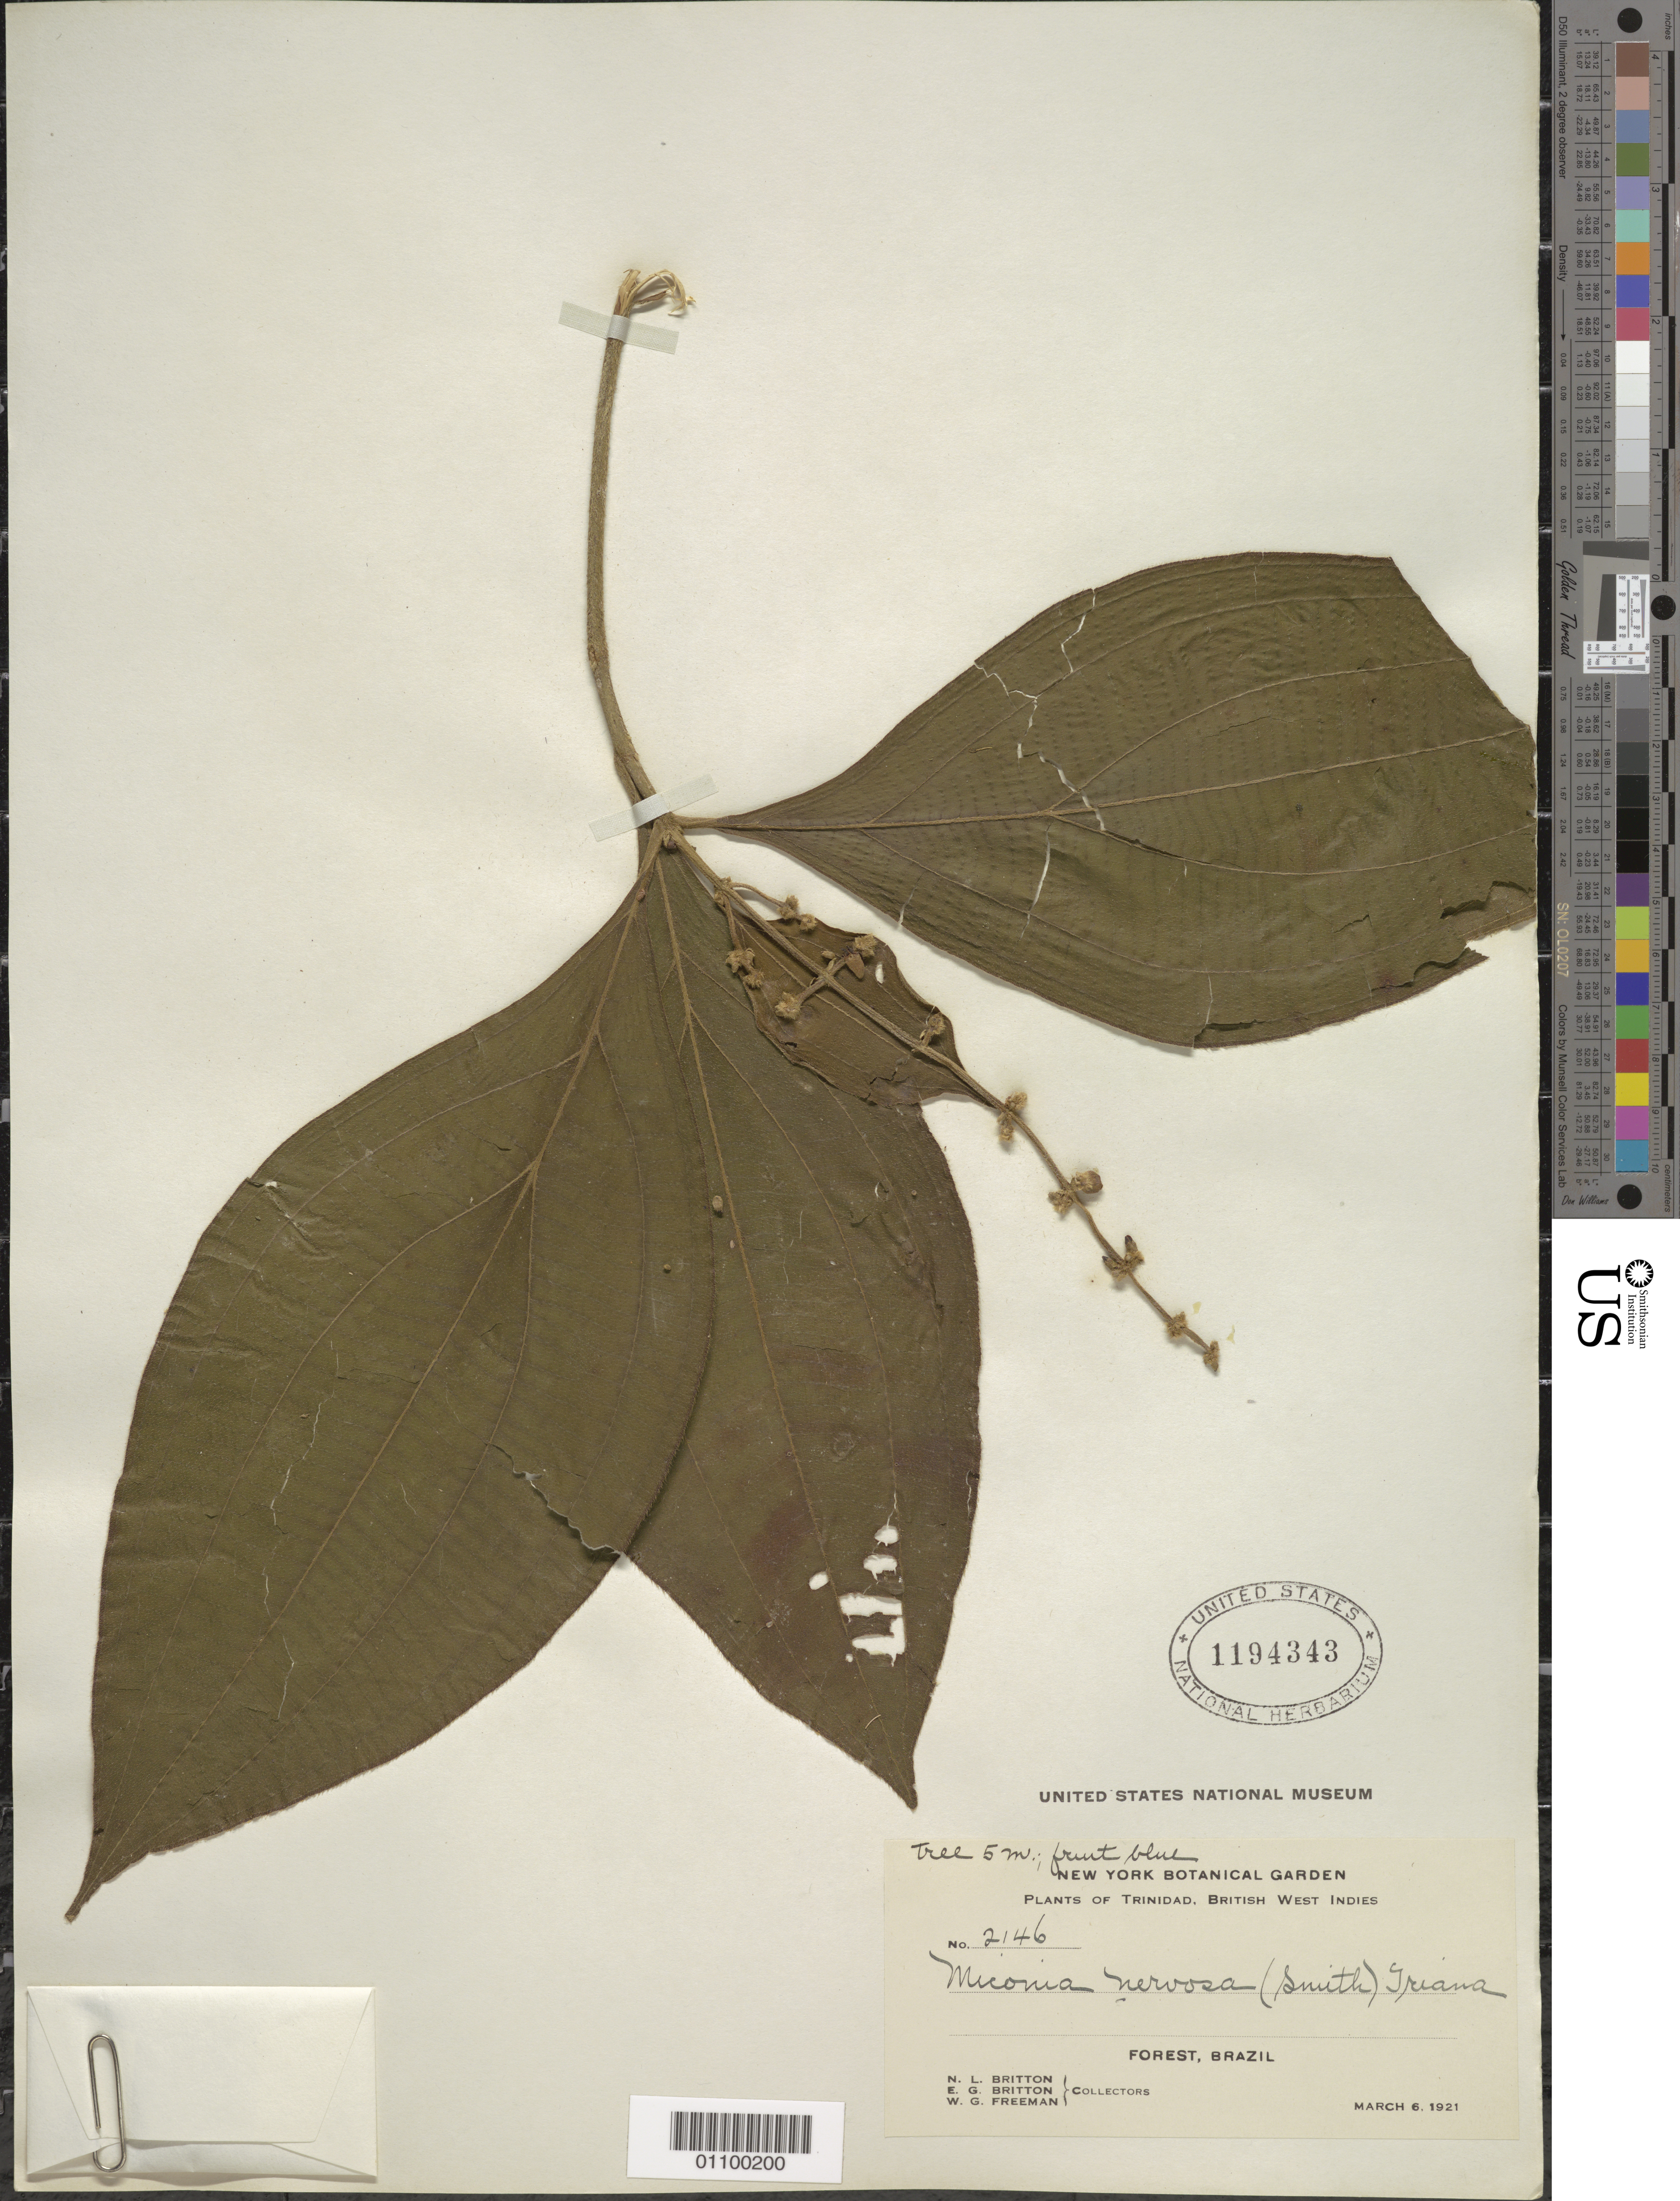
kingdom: Plantae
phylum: Tracheophyta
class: Magnoliopsida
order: Myrtales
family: Melastomataceae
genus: Miconia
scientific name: Miconia nervosa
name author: (Sm.) Triana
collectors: N. Britton, E. G. Britton & W. Freeman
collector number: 2146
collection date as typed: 06 Mar 1921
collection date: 1921-03-06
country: Trinidad and Tobago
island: Trinidad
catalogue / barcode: US 1194343